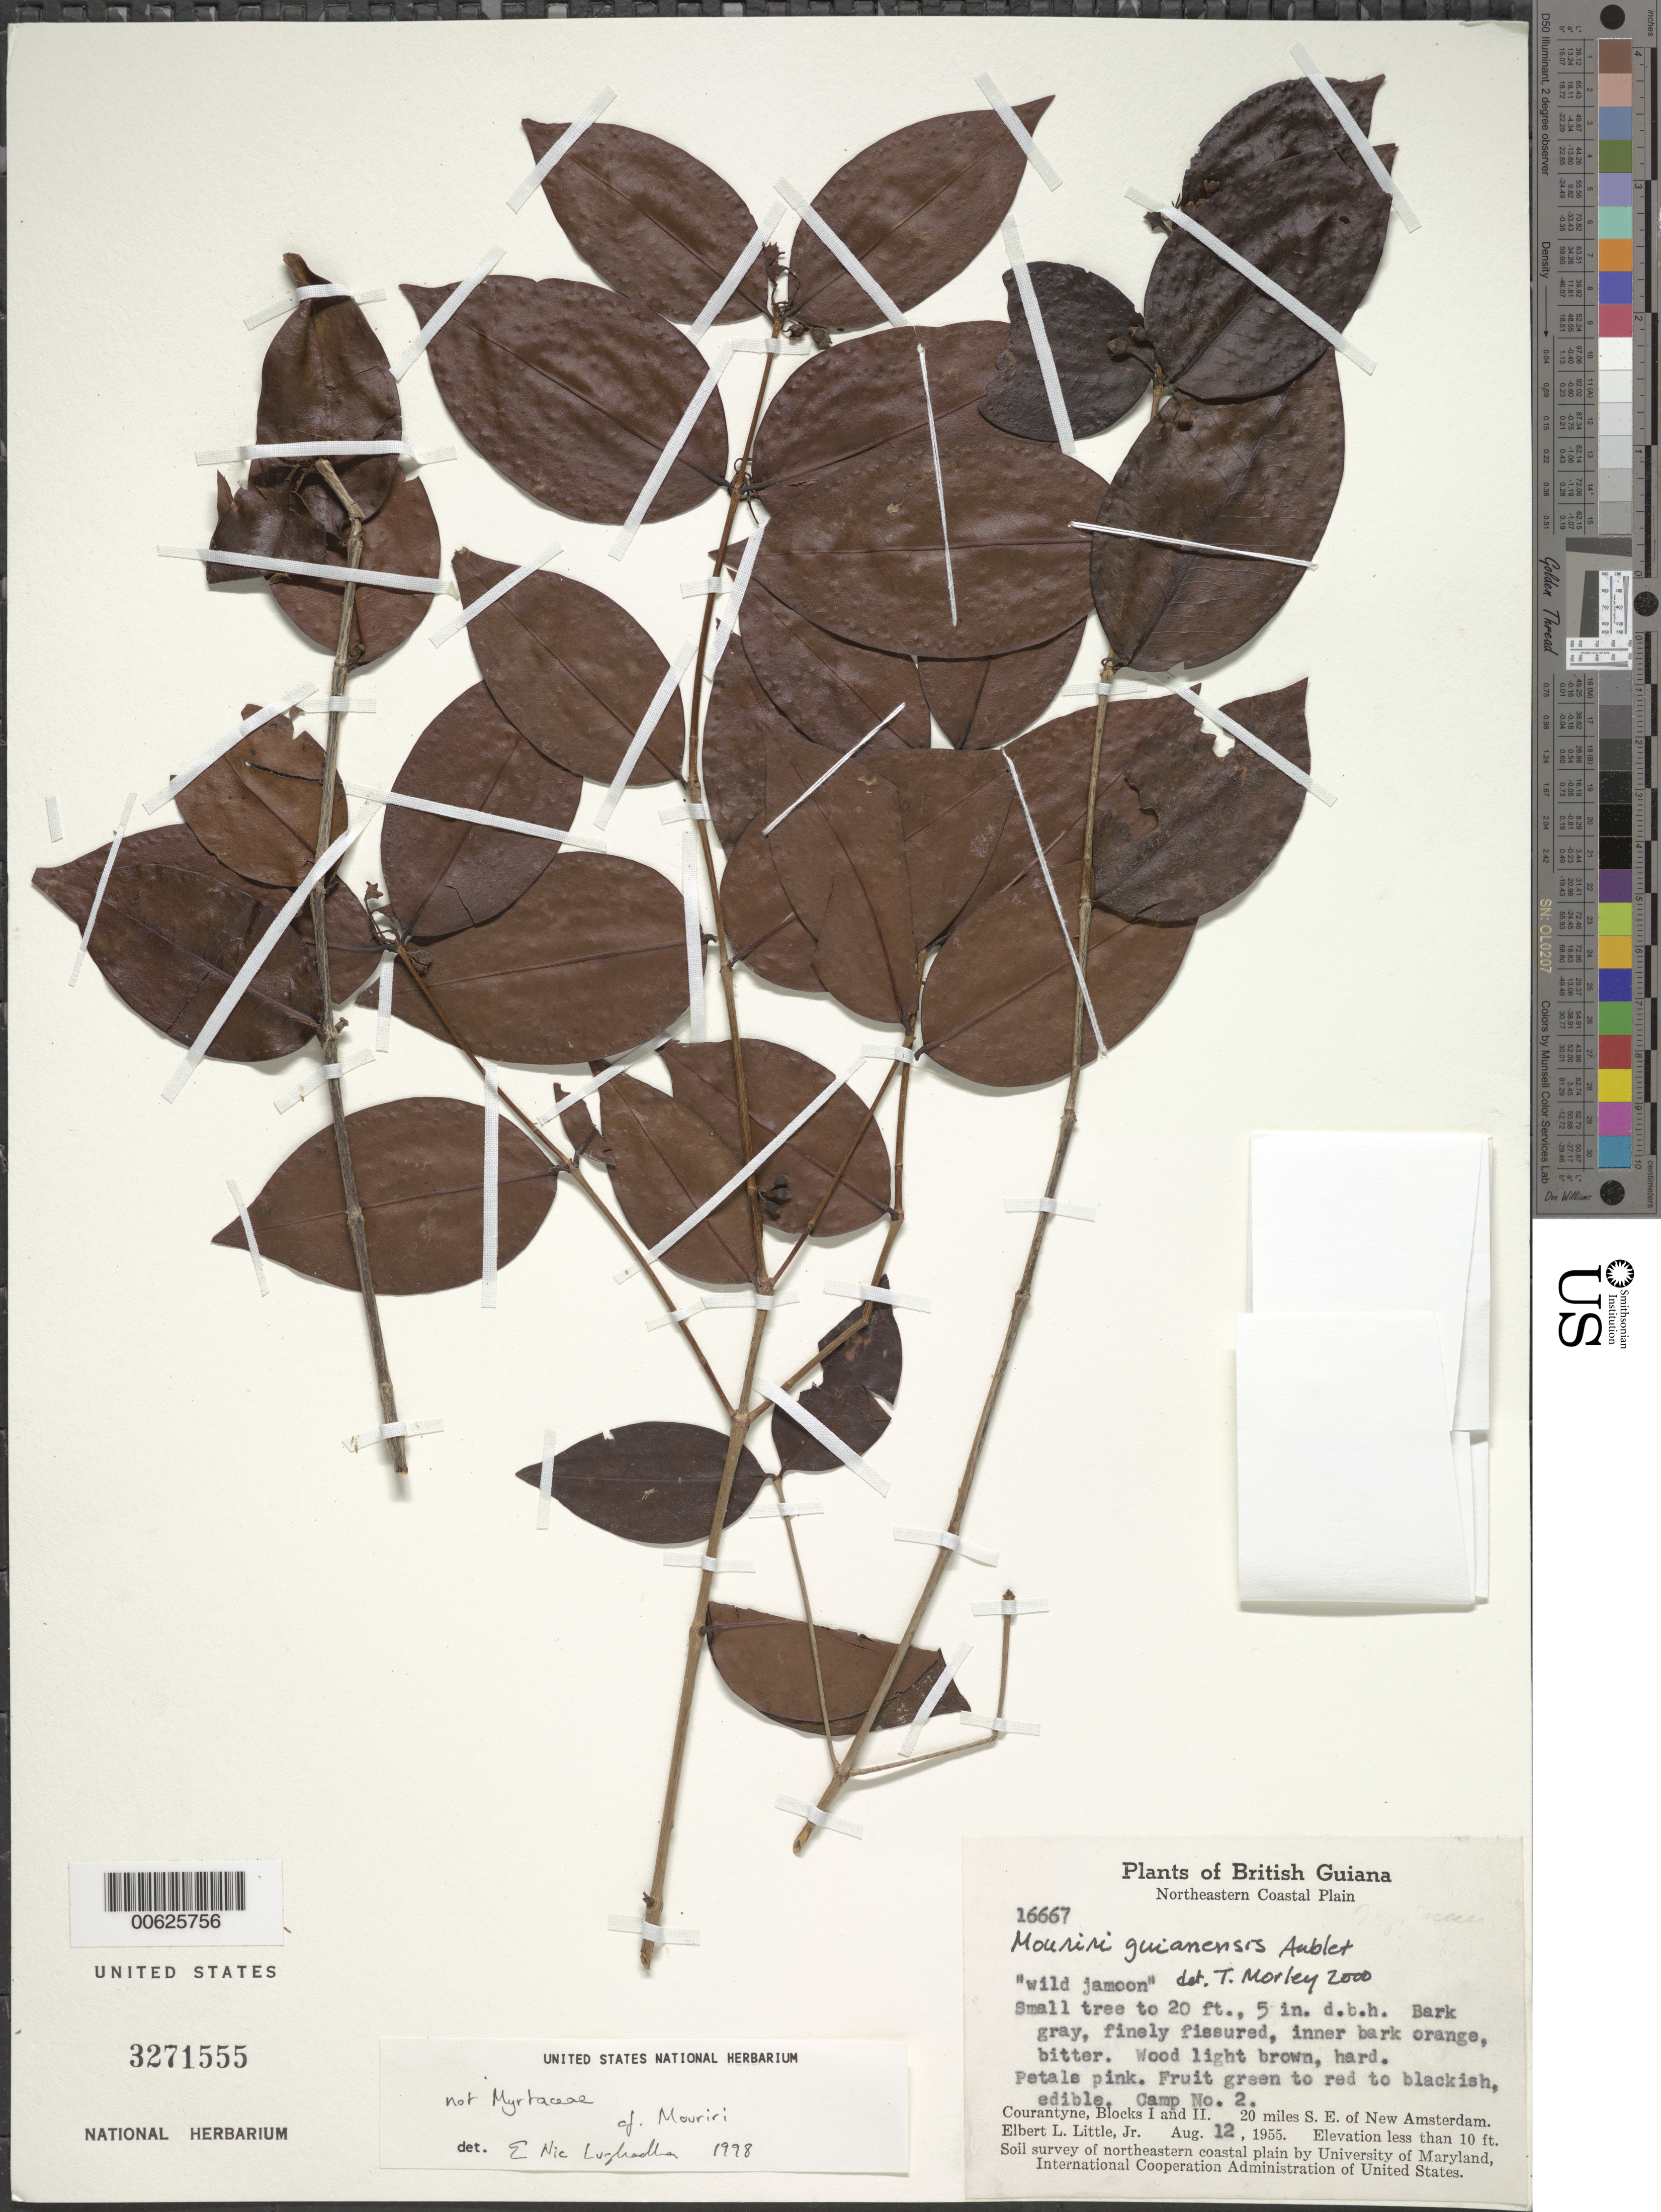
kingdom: Plantae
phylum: Tracheophyta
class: Magnoliopsida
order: Myrtales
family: Melastomataceae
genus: Mouriri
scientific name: Mouriri guianensis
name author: Aubl.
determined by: Morley, T.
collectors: E. L. Little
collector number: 16667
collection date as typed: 12-Aug-55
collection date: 1955-08-12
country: Guyana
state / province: E. Berbice-Corentyne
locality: Courantyne, Blocks I & II. 20 mi. SE of New Amsterdam, Camp No. 2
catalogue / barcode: US 3271555